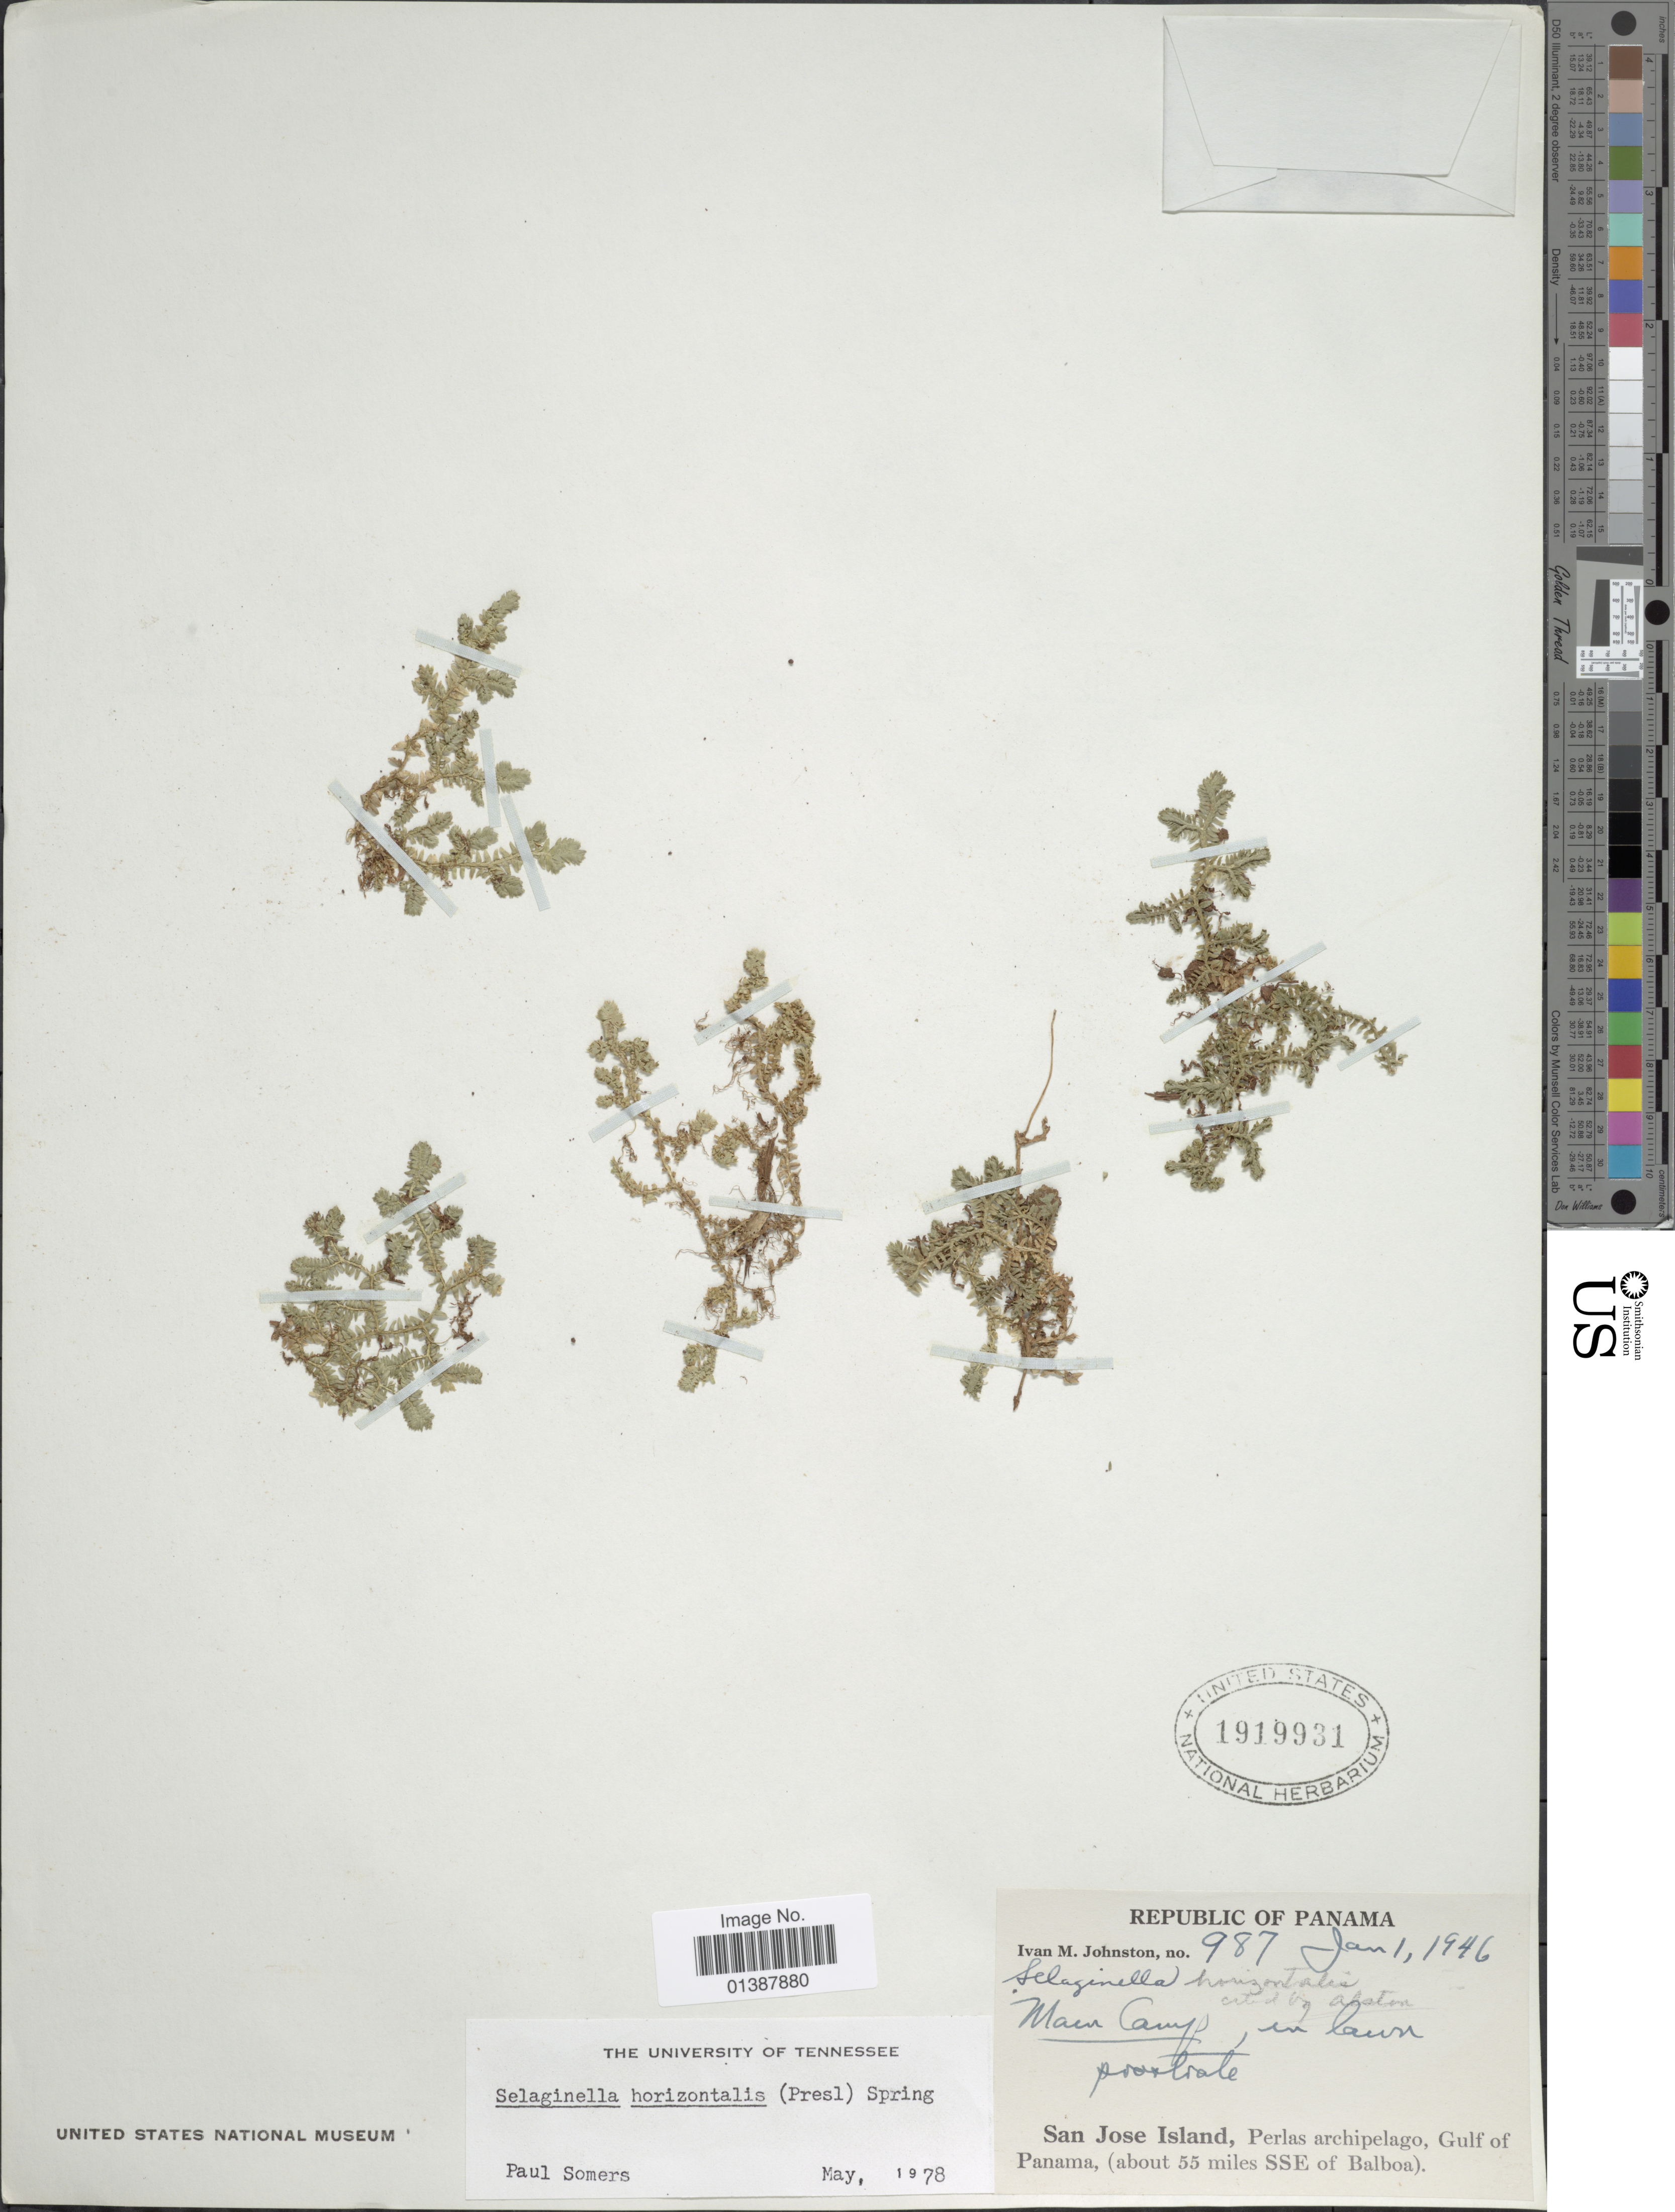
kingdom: Plantae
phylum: Tracheophyta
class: Lycopodiopsida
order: Selaginellales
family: Selaginellaceae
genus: Selaginella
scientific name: Selaginella horizontalis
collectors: I.M. Johnston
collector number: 987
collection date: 1946-01-01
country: Panama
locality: San Jose Island, Perlas archipelago, Gulf of Panam, (about 55 miles SSE of Balboa)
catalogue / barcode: US 1919931